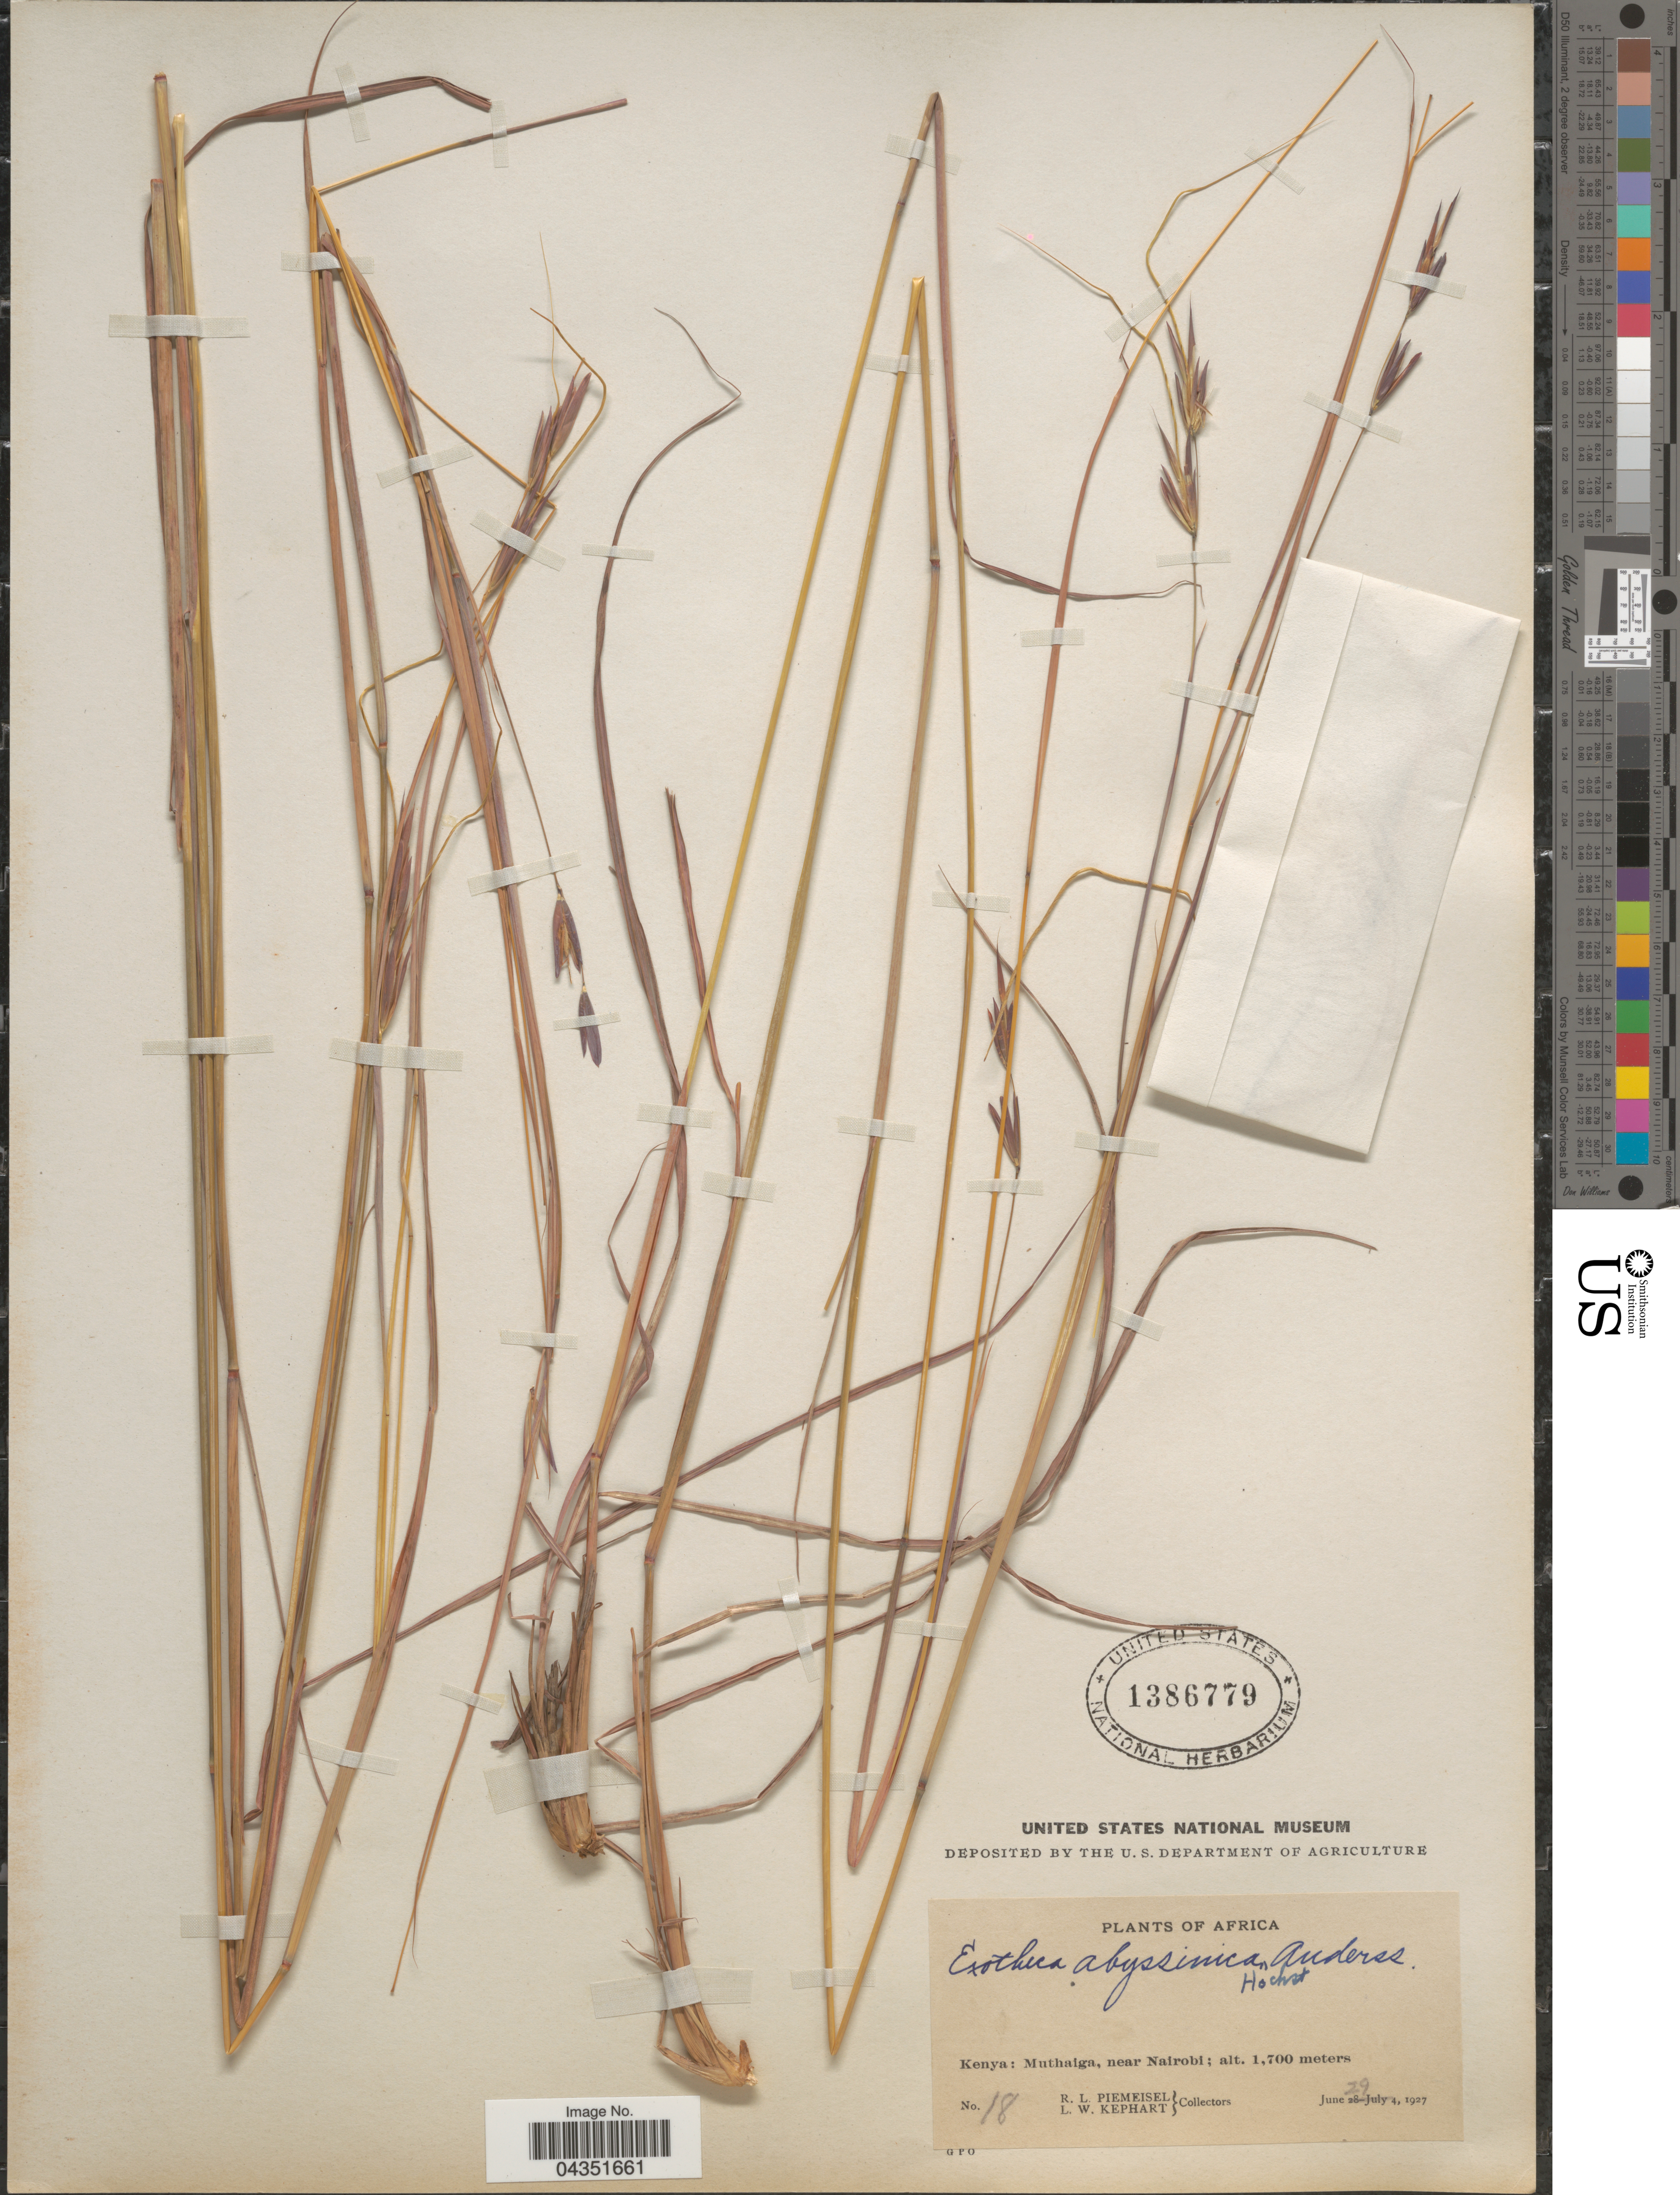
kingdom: Plantae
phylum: Tracheophyta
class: Liliopsida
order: Poales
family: Poaceae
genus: Exotheca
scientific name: Exotheca abyssinica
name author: (Hochst. ex A. Rich.) Andersson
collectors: R. L. Piemeisel & L. W. Kephart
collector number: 18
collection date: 1927-06-29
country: Kenya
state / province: Nairobi Area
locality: Muthaiga, near Nairobi.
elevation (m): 1700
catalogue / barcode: US 1386779